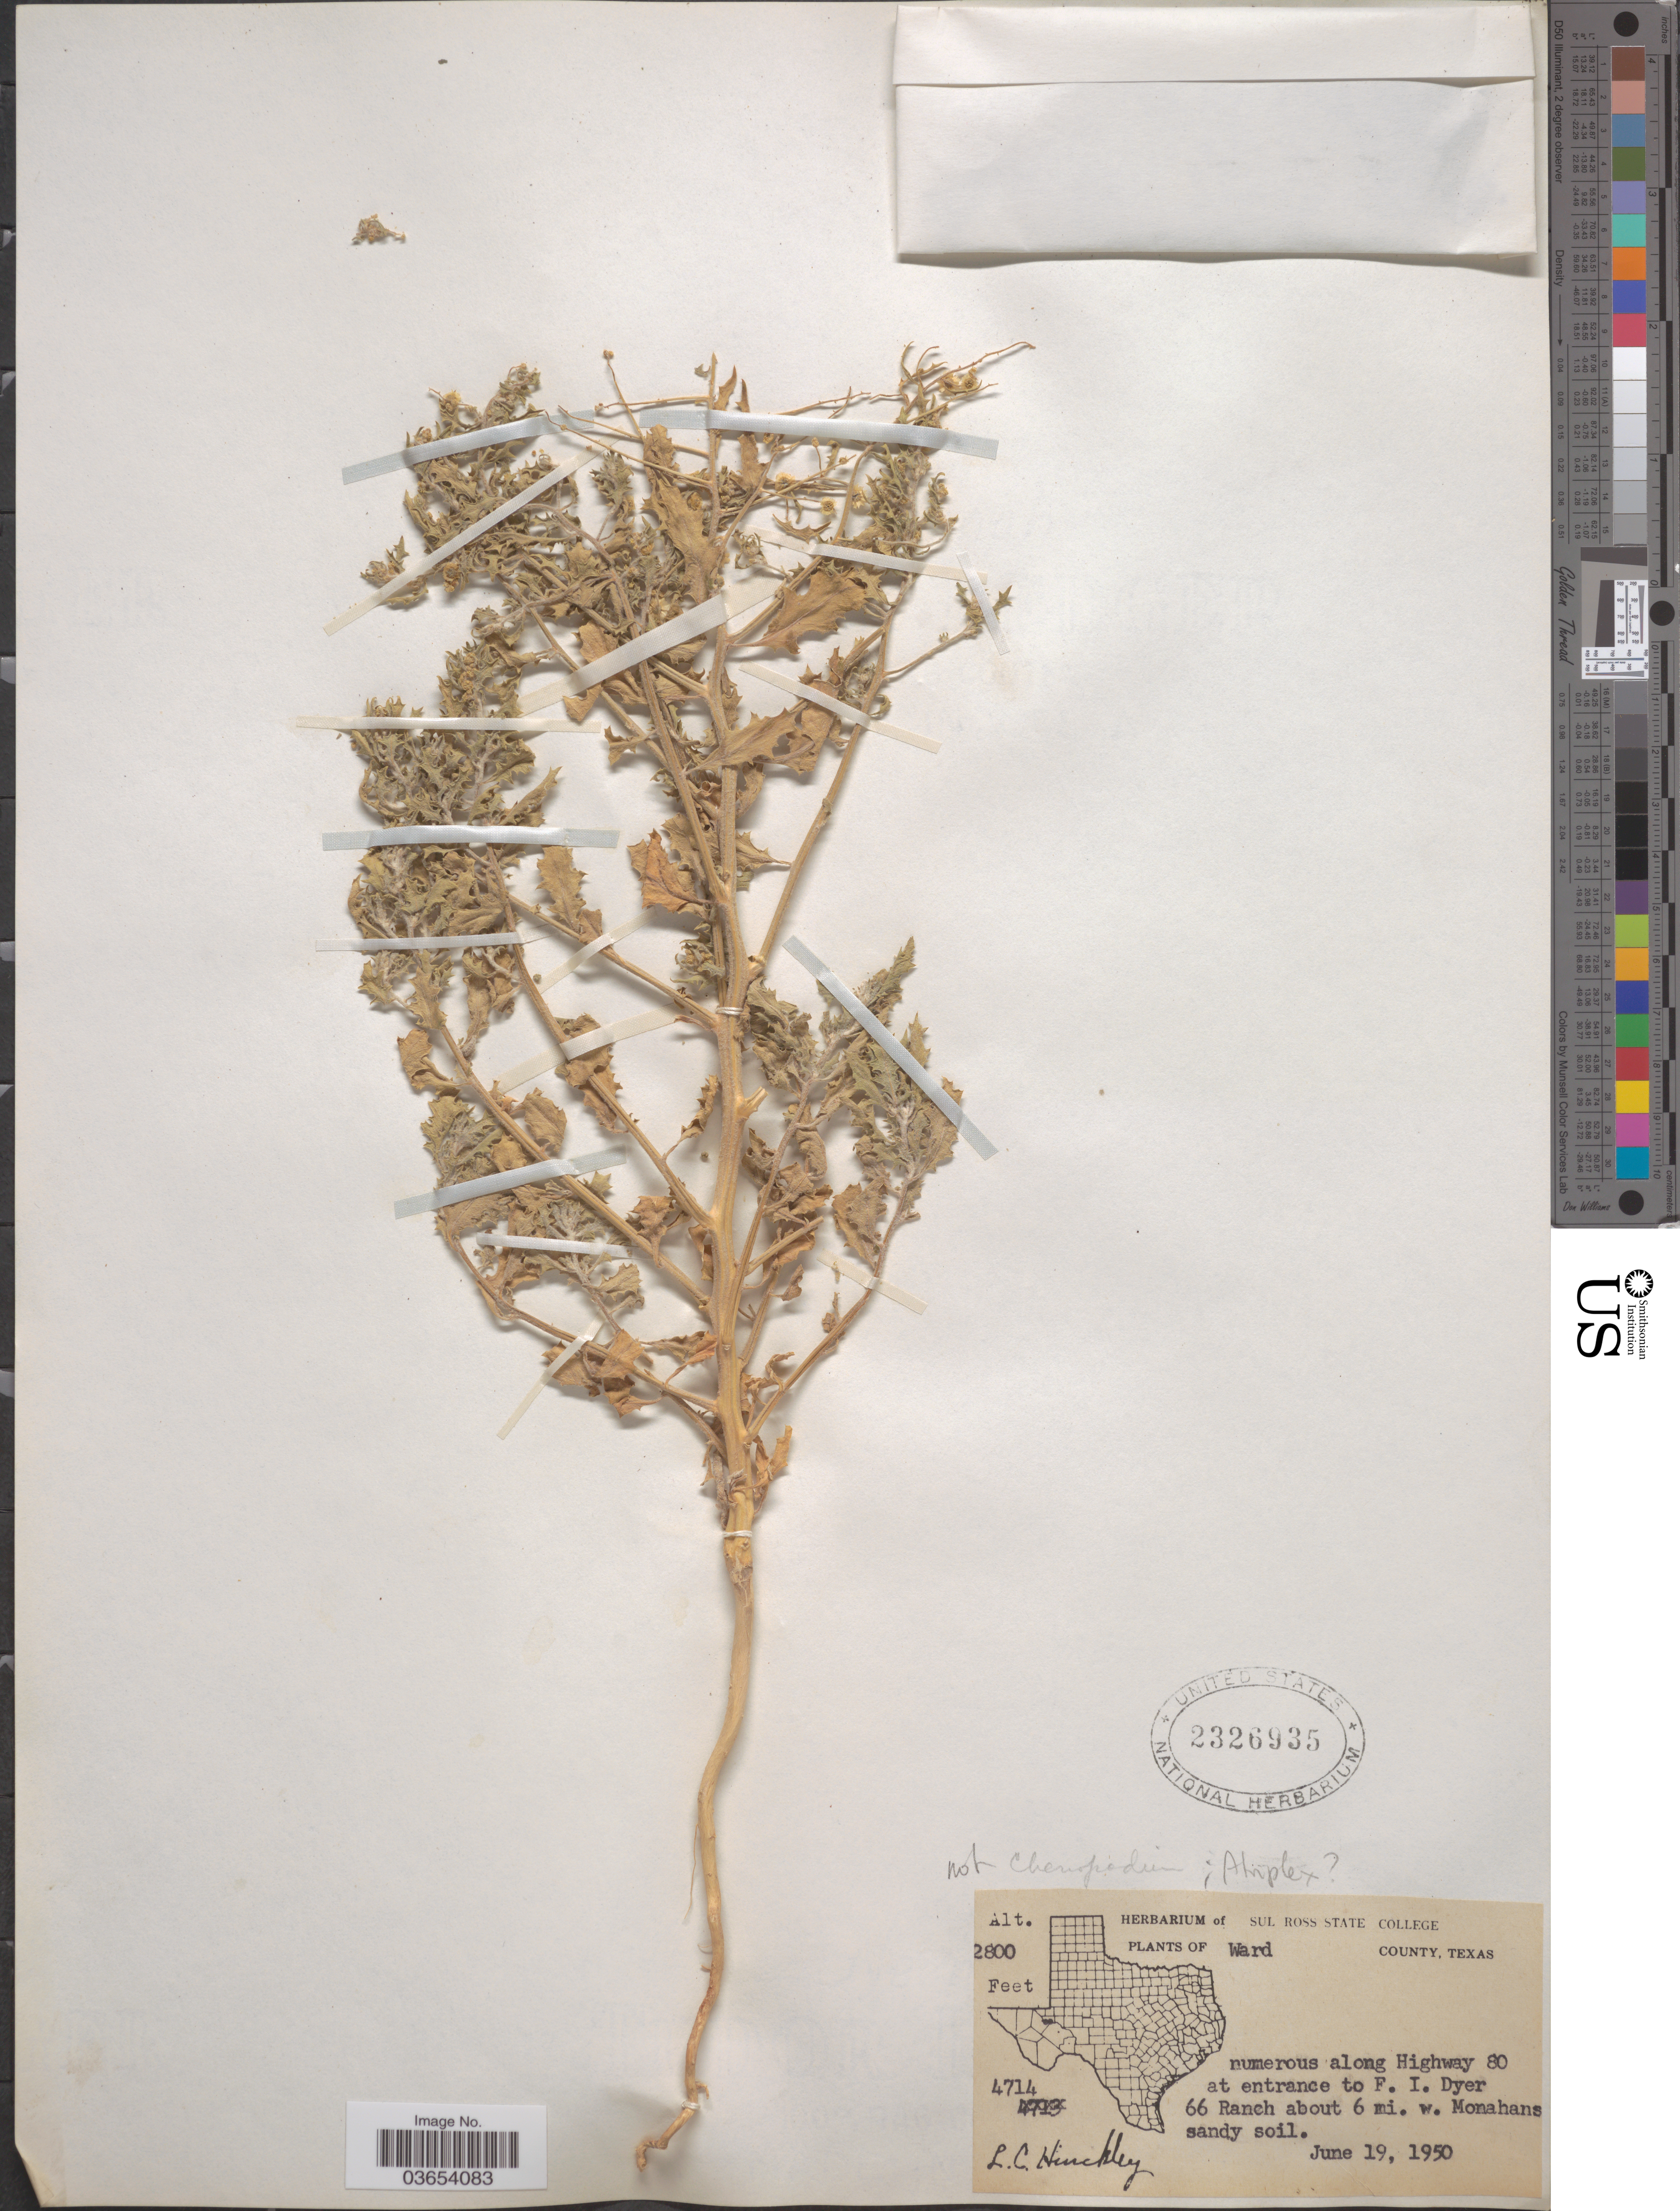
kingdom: Plantae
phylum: Tracheophyta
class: Magnoliopsida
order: Caryophyllales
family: Amaranthaceae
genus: Chenopodium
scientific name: Chenopodium sp.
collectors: L. Hinckley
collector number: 4714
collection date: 1950-06-19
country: United States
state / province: Texas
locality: Ward County. Numerous along Highway 80 at entrance to F. I. Dyer 66 Ranch about 6 mi. w. Monahans.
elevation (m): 853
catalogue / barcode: US 2326935